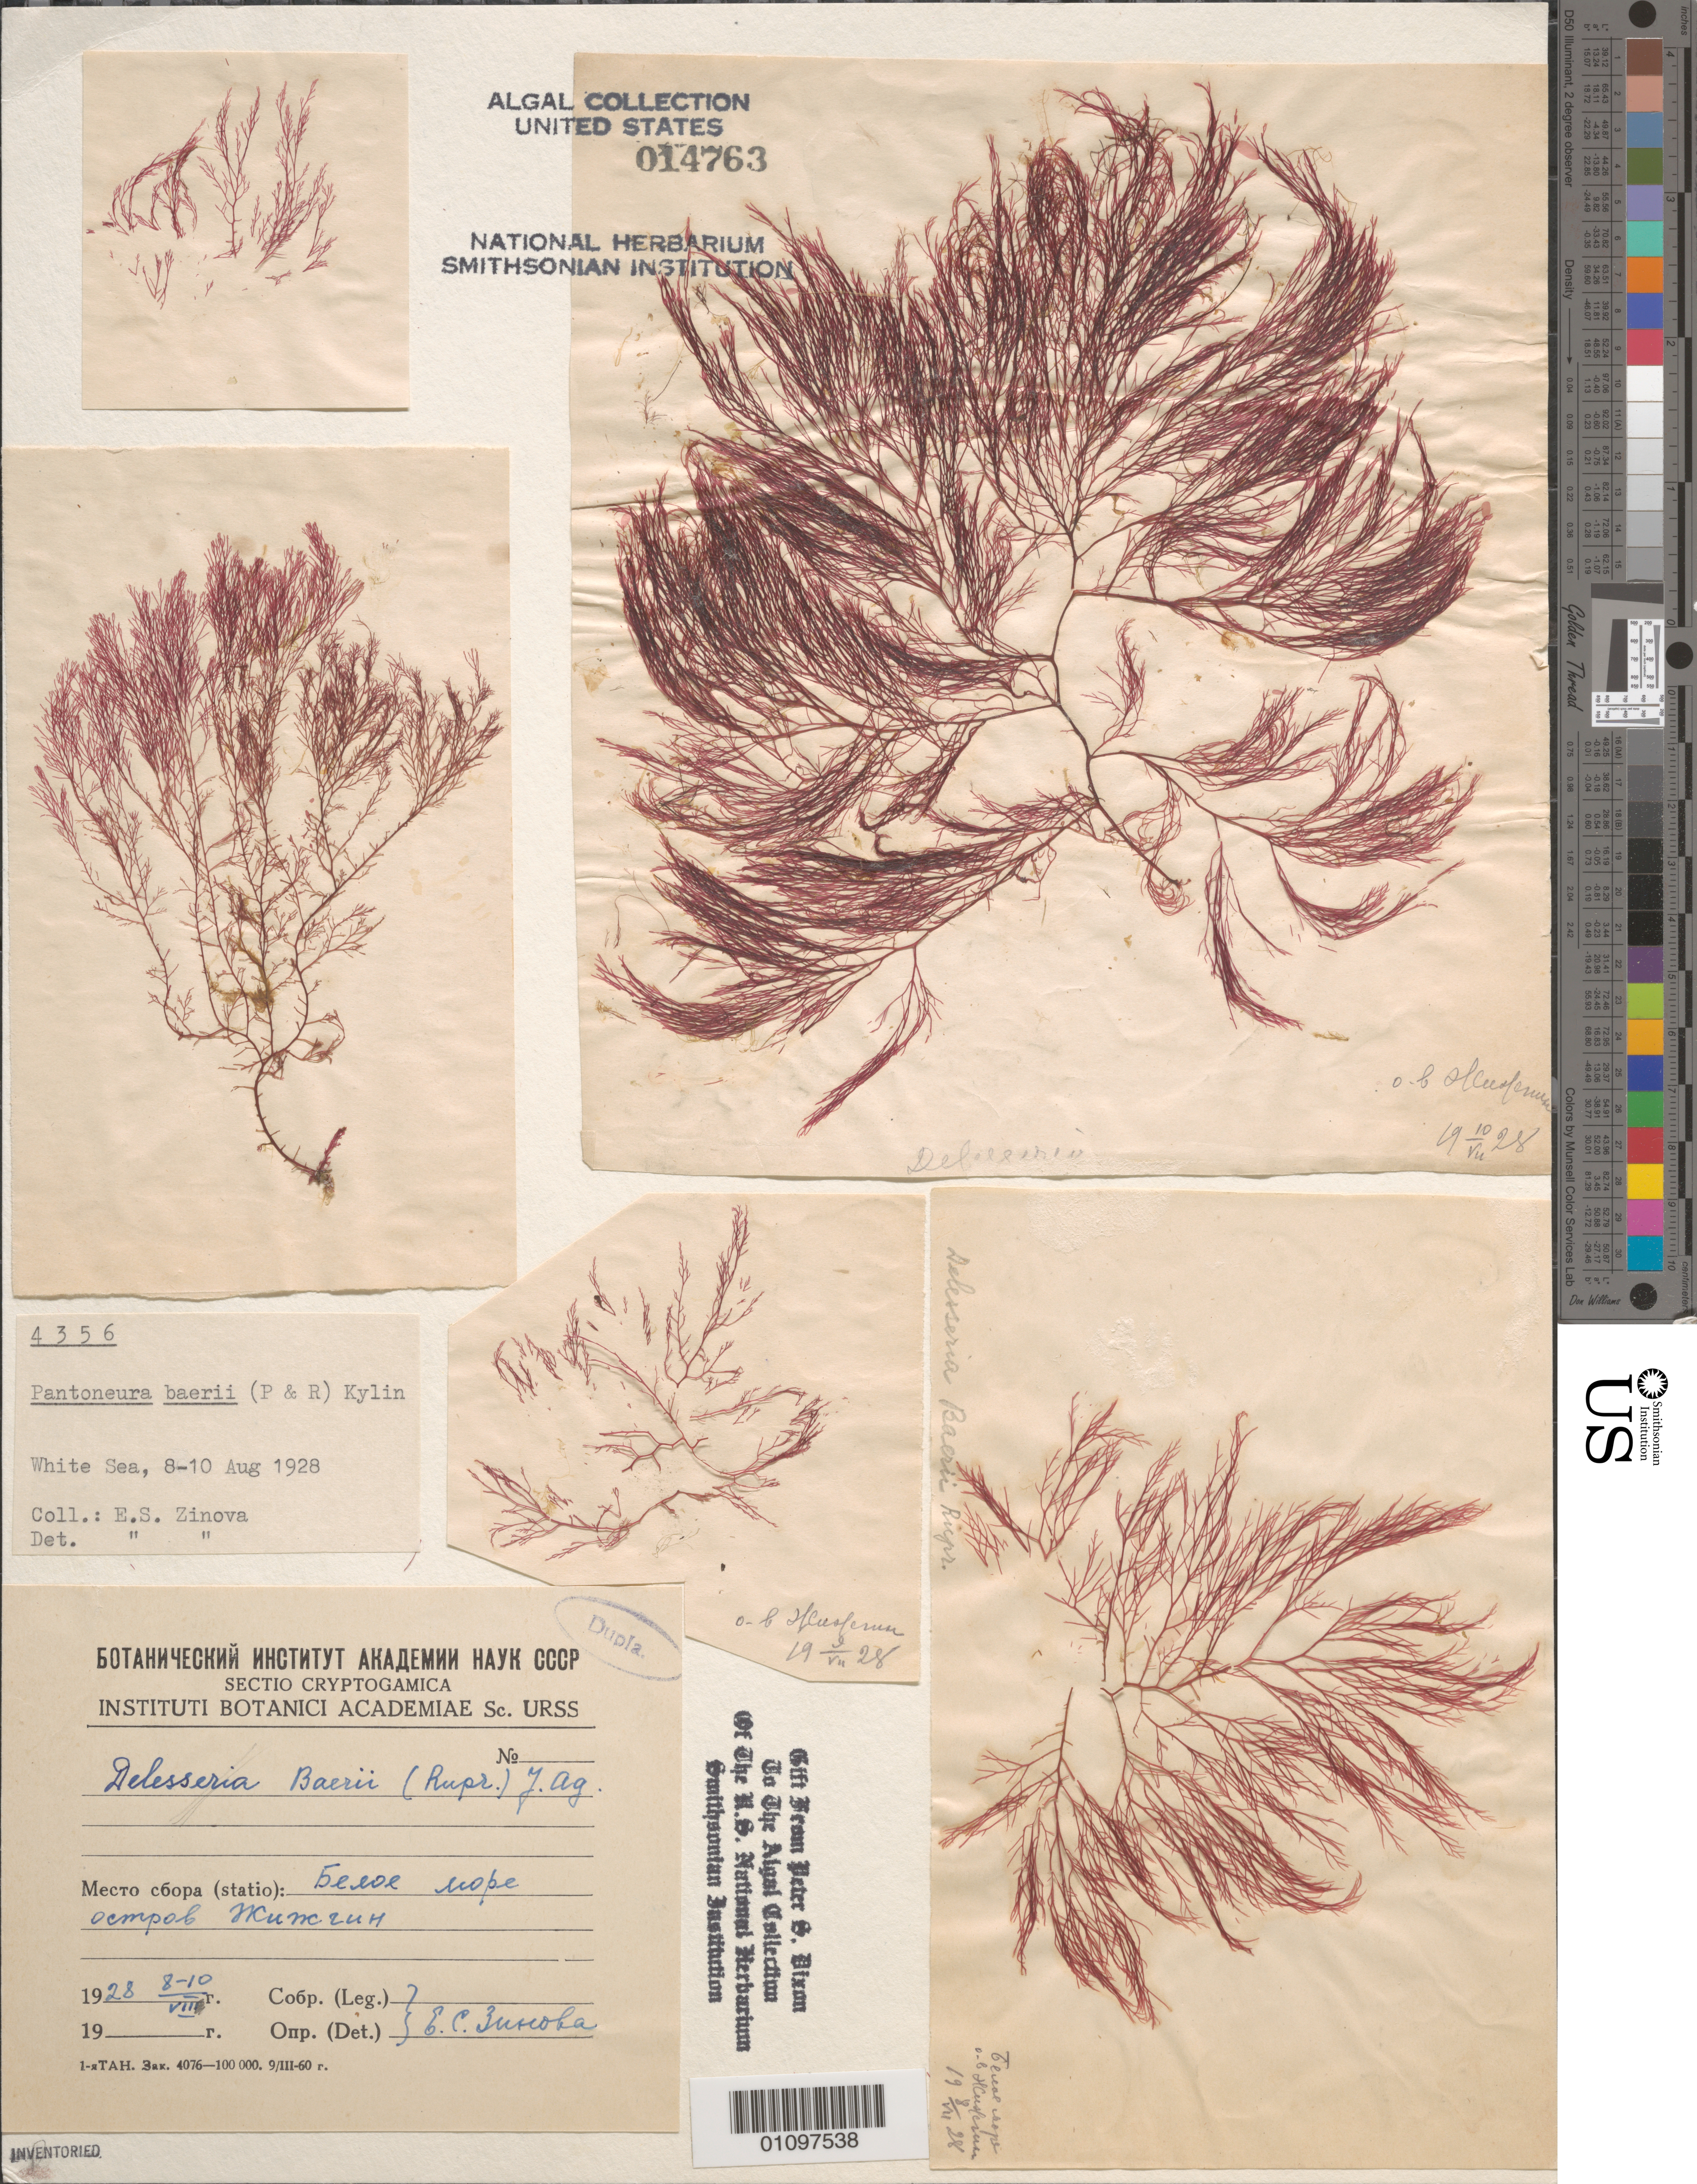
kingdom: Plantae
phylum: Rhodophyta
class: Florideophyceae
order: Ceramiales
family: Delesseriaceae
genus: Pantoneura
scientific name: Pantoneura fabriciana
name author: (Lyngb.) M.J. Wynne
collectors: E. Zinova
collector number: PSD 4356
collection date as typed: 08 Jul 1928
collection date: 1928-07-08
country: Russian Federation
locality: White Sea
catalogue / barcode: US 14763